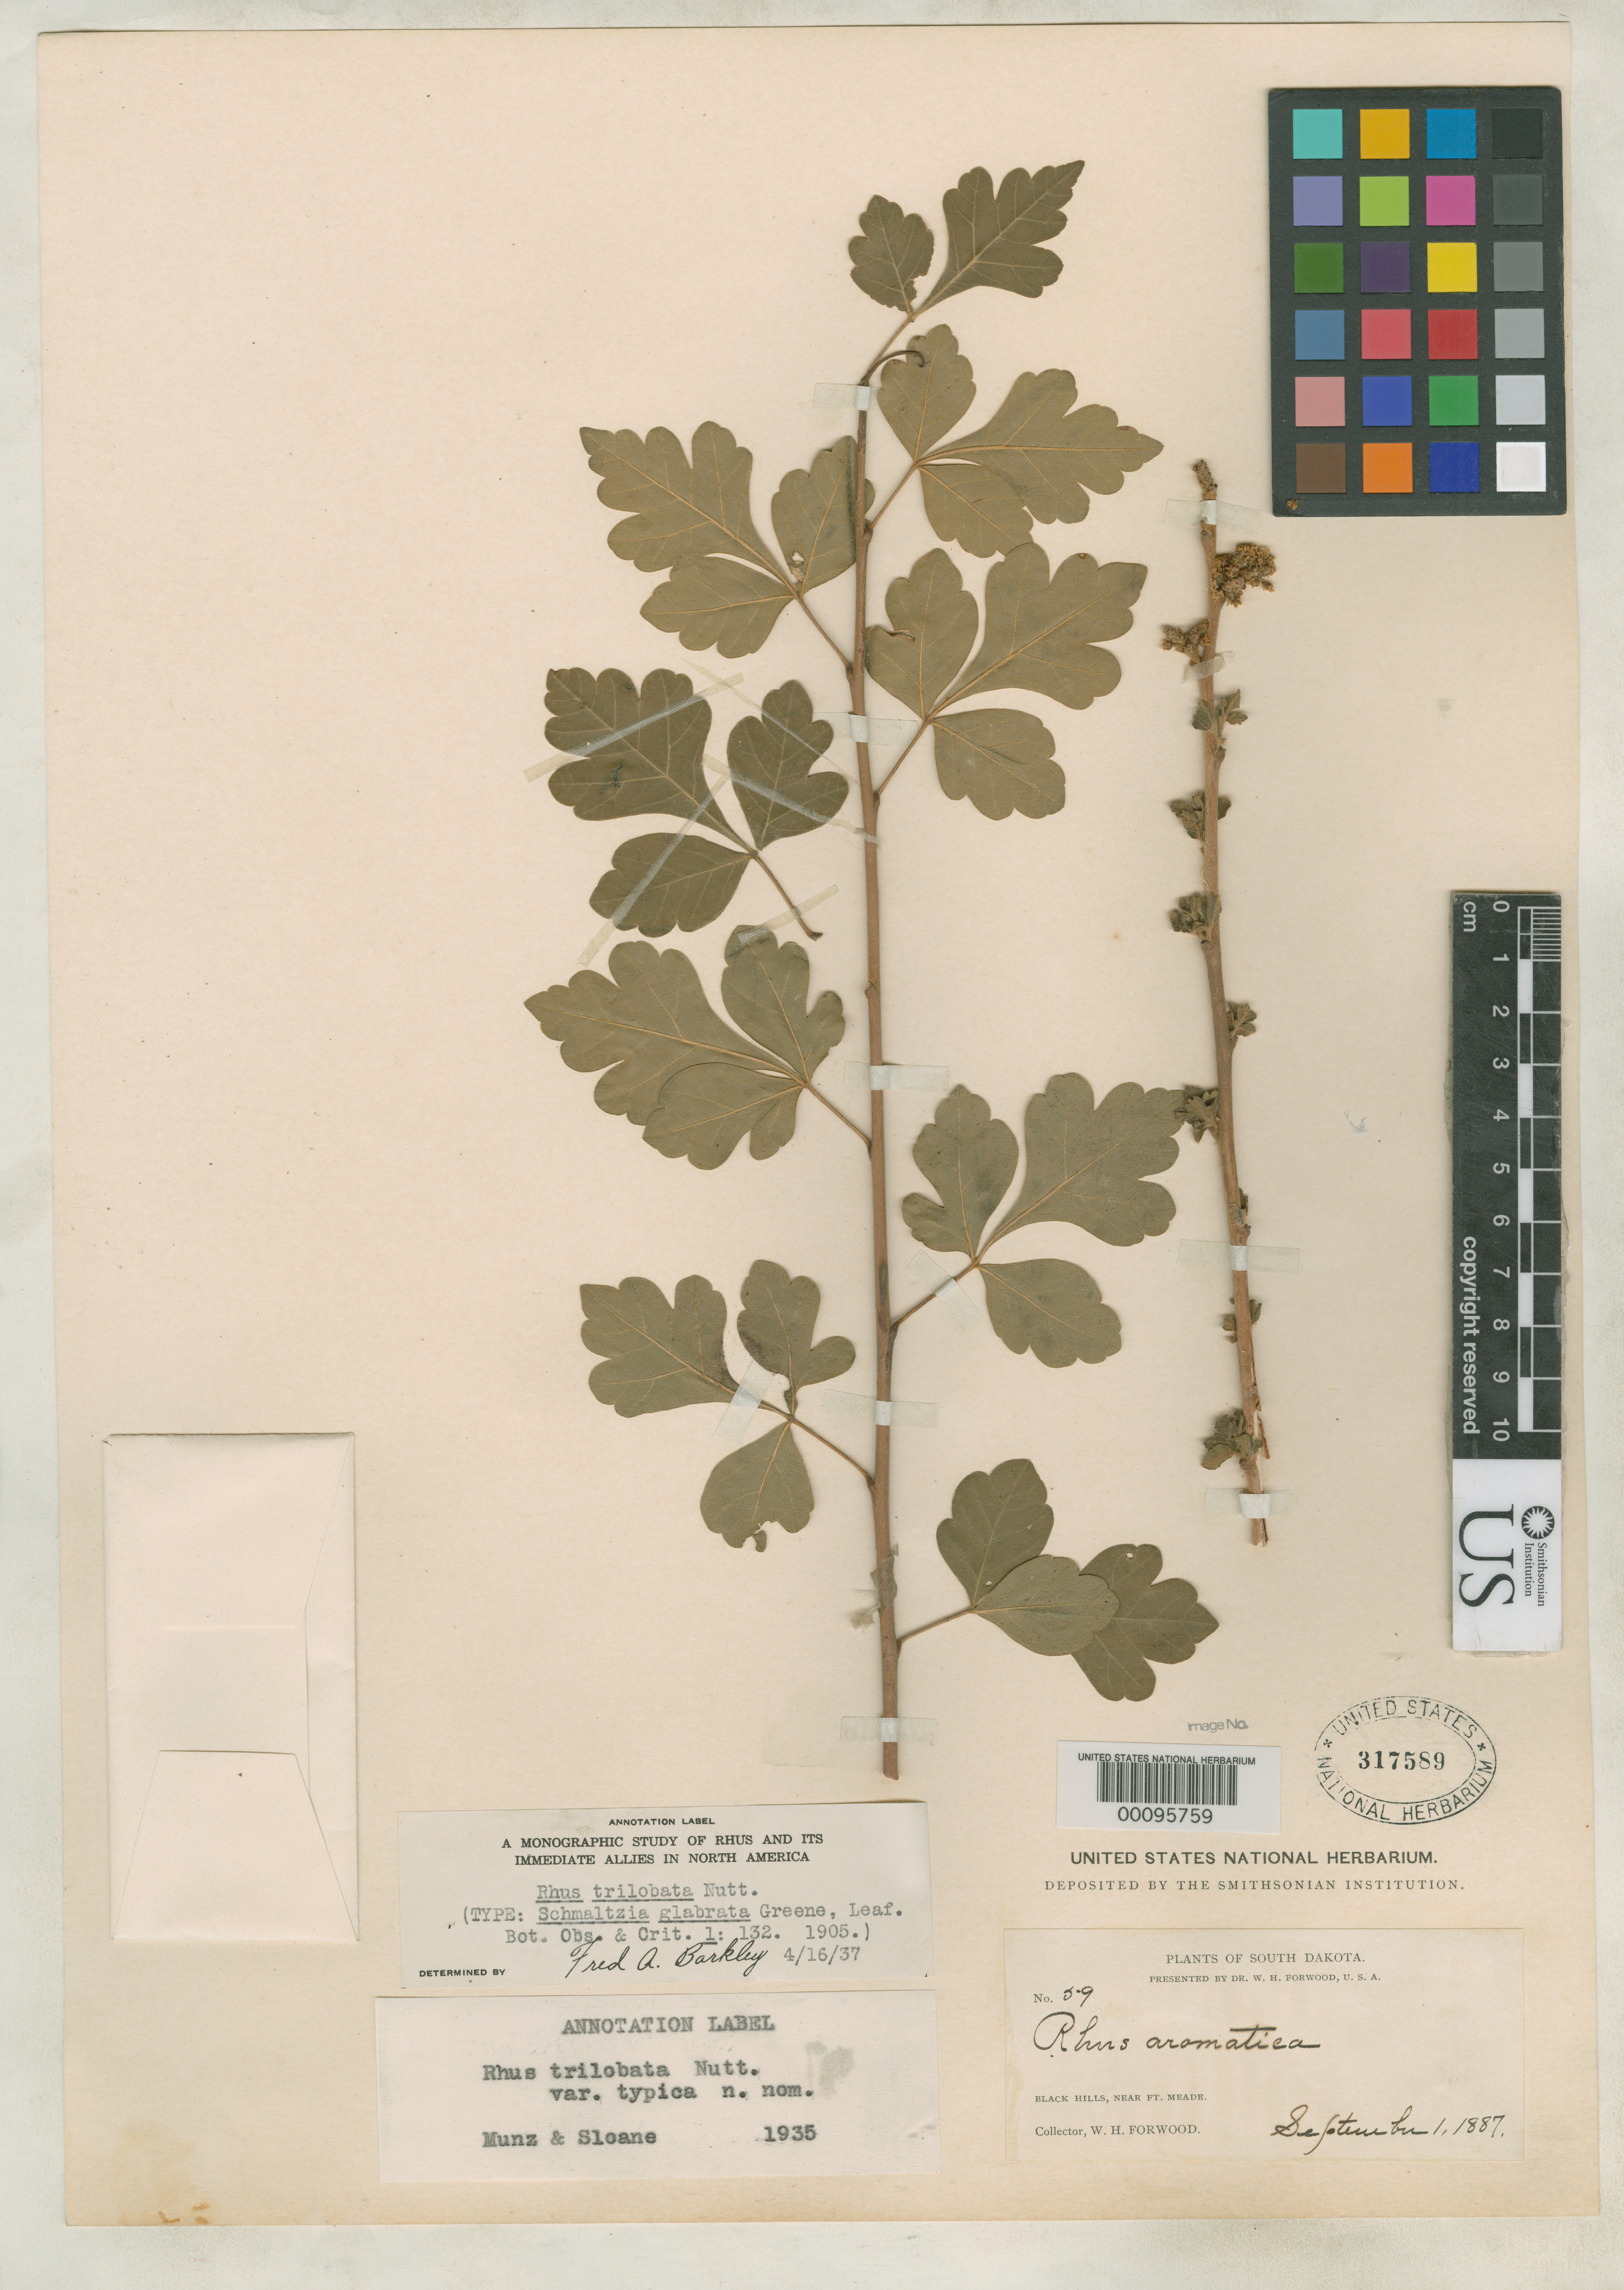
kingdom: Plantae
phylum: Tracheophyta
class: Magnoliopsida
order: Sapindales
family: Anacardiaceae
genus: Schmaltzia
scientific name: Schmaltzia glabrata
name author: Greene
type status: Holotype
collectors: W. Forwood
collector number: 59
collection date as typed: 01 Sep 1887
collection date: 1887-09-01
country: United States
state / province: South Dakota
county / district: Meade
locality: Black Hills, near Fort Meade.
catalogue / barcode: US 317589